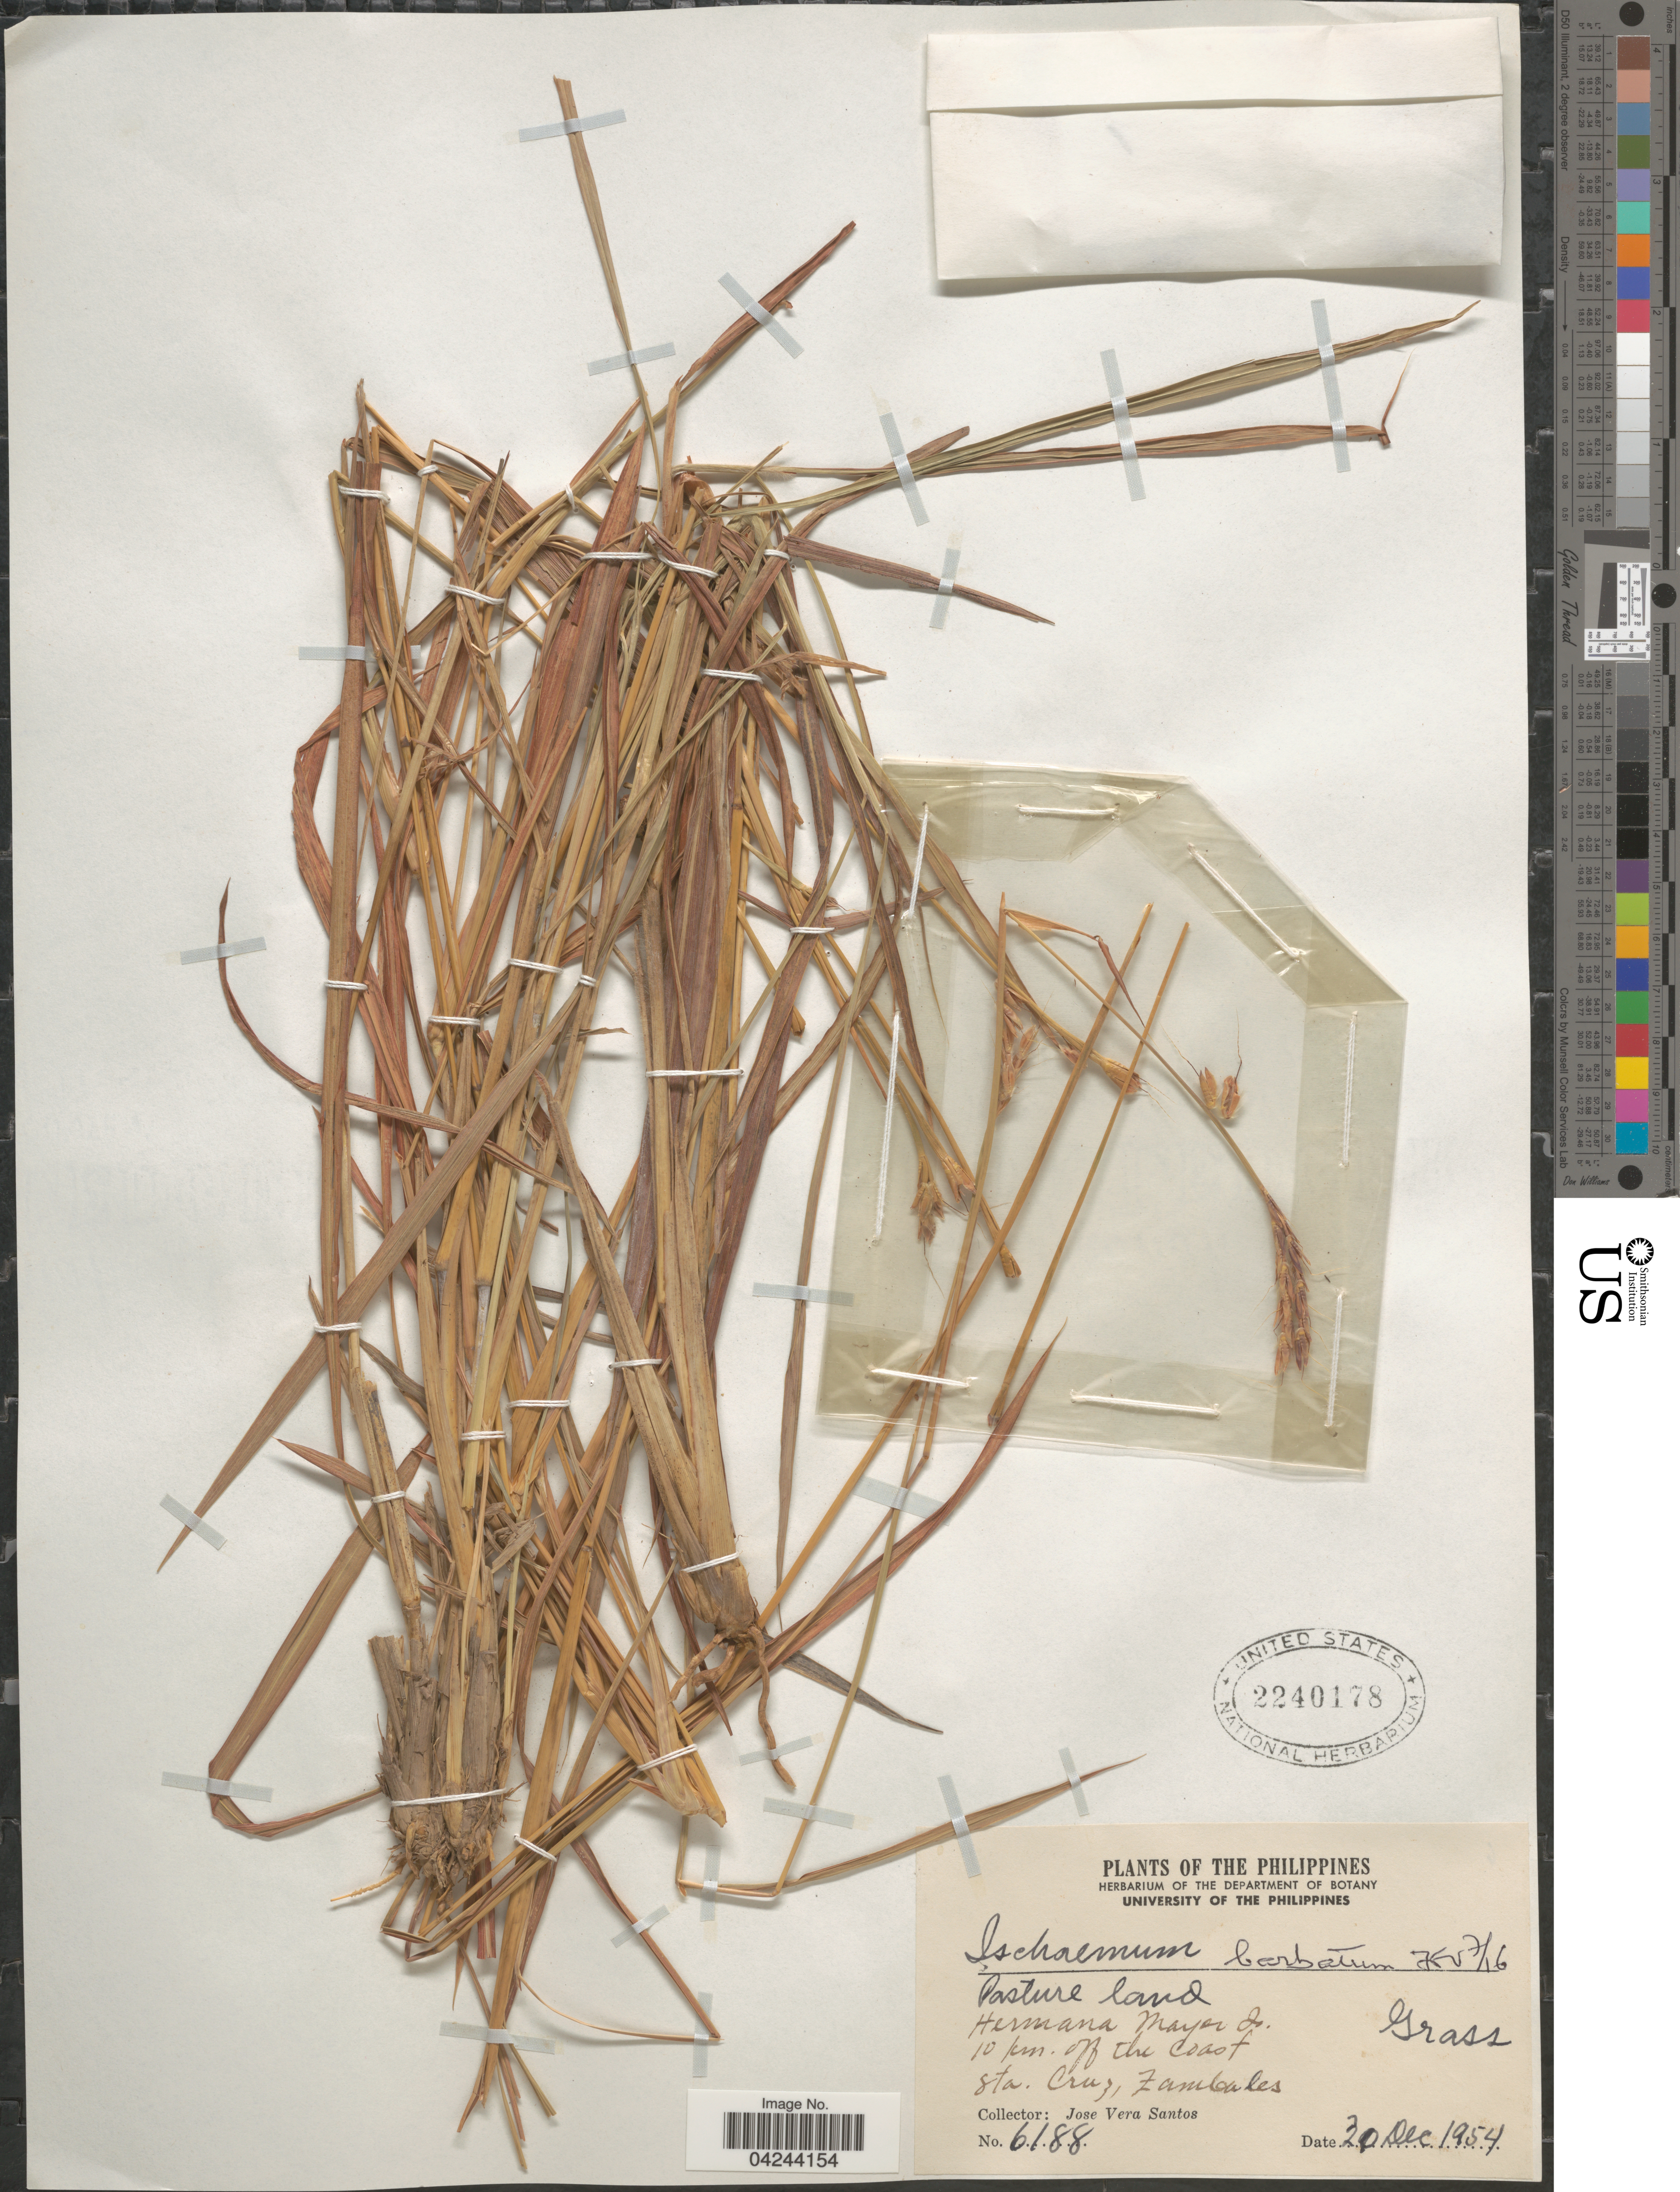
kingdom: Plantae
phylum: Tracheophyta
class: Liliopsida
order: Poales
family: Poaceae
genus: Ischaemum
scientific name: Ischaemum barbatum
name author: Blume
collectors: J. Vera Santos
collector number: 6188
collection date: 1954-12-31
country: Philippines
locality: Hermana Mayor Is. 10 km. off the coast Sta. Cruz, Zambales.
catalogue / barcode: US 2240178